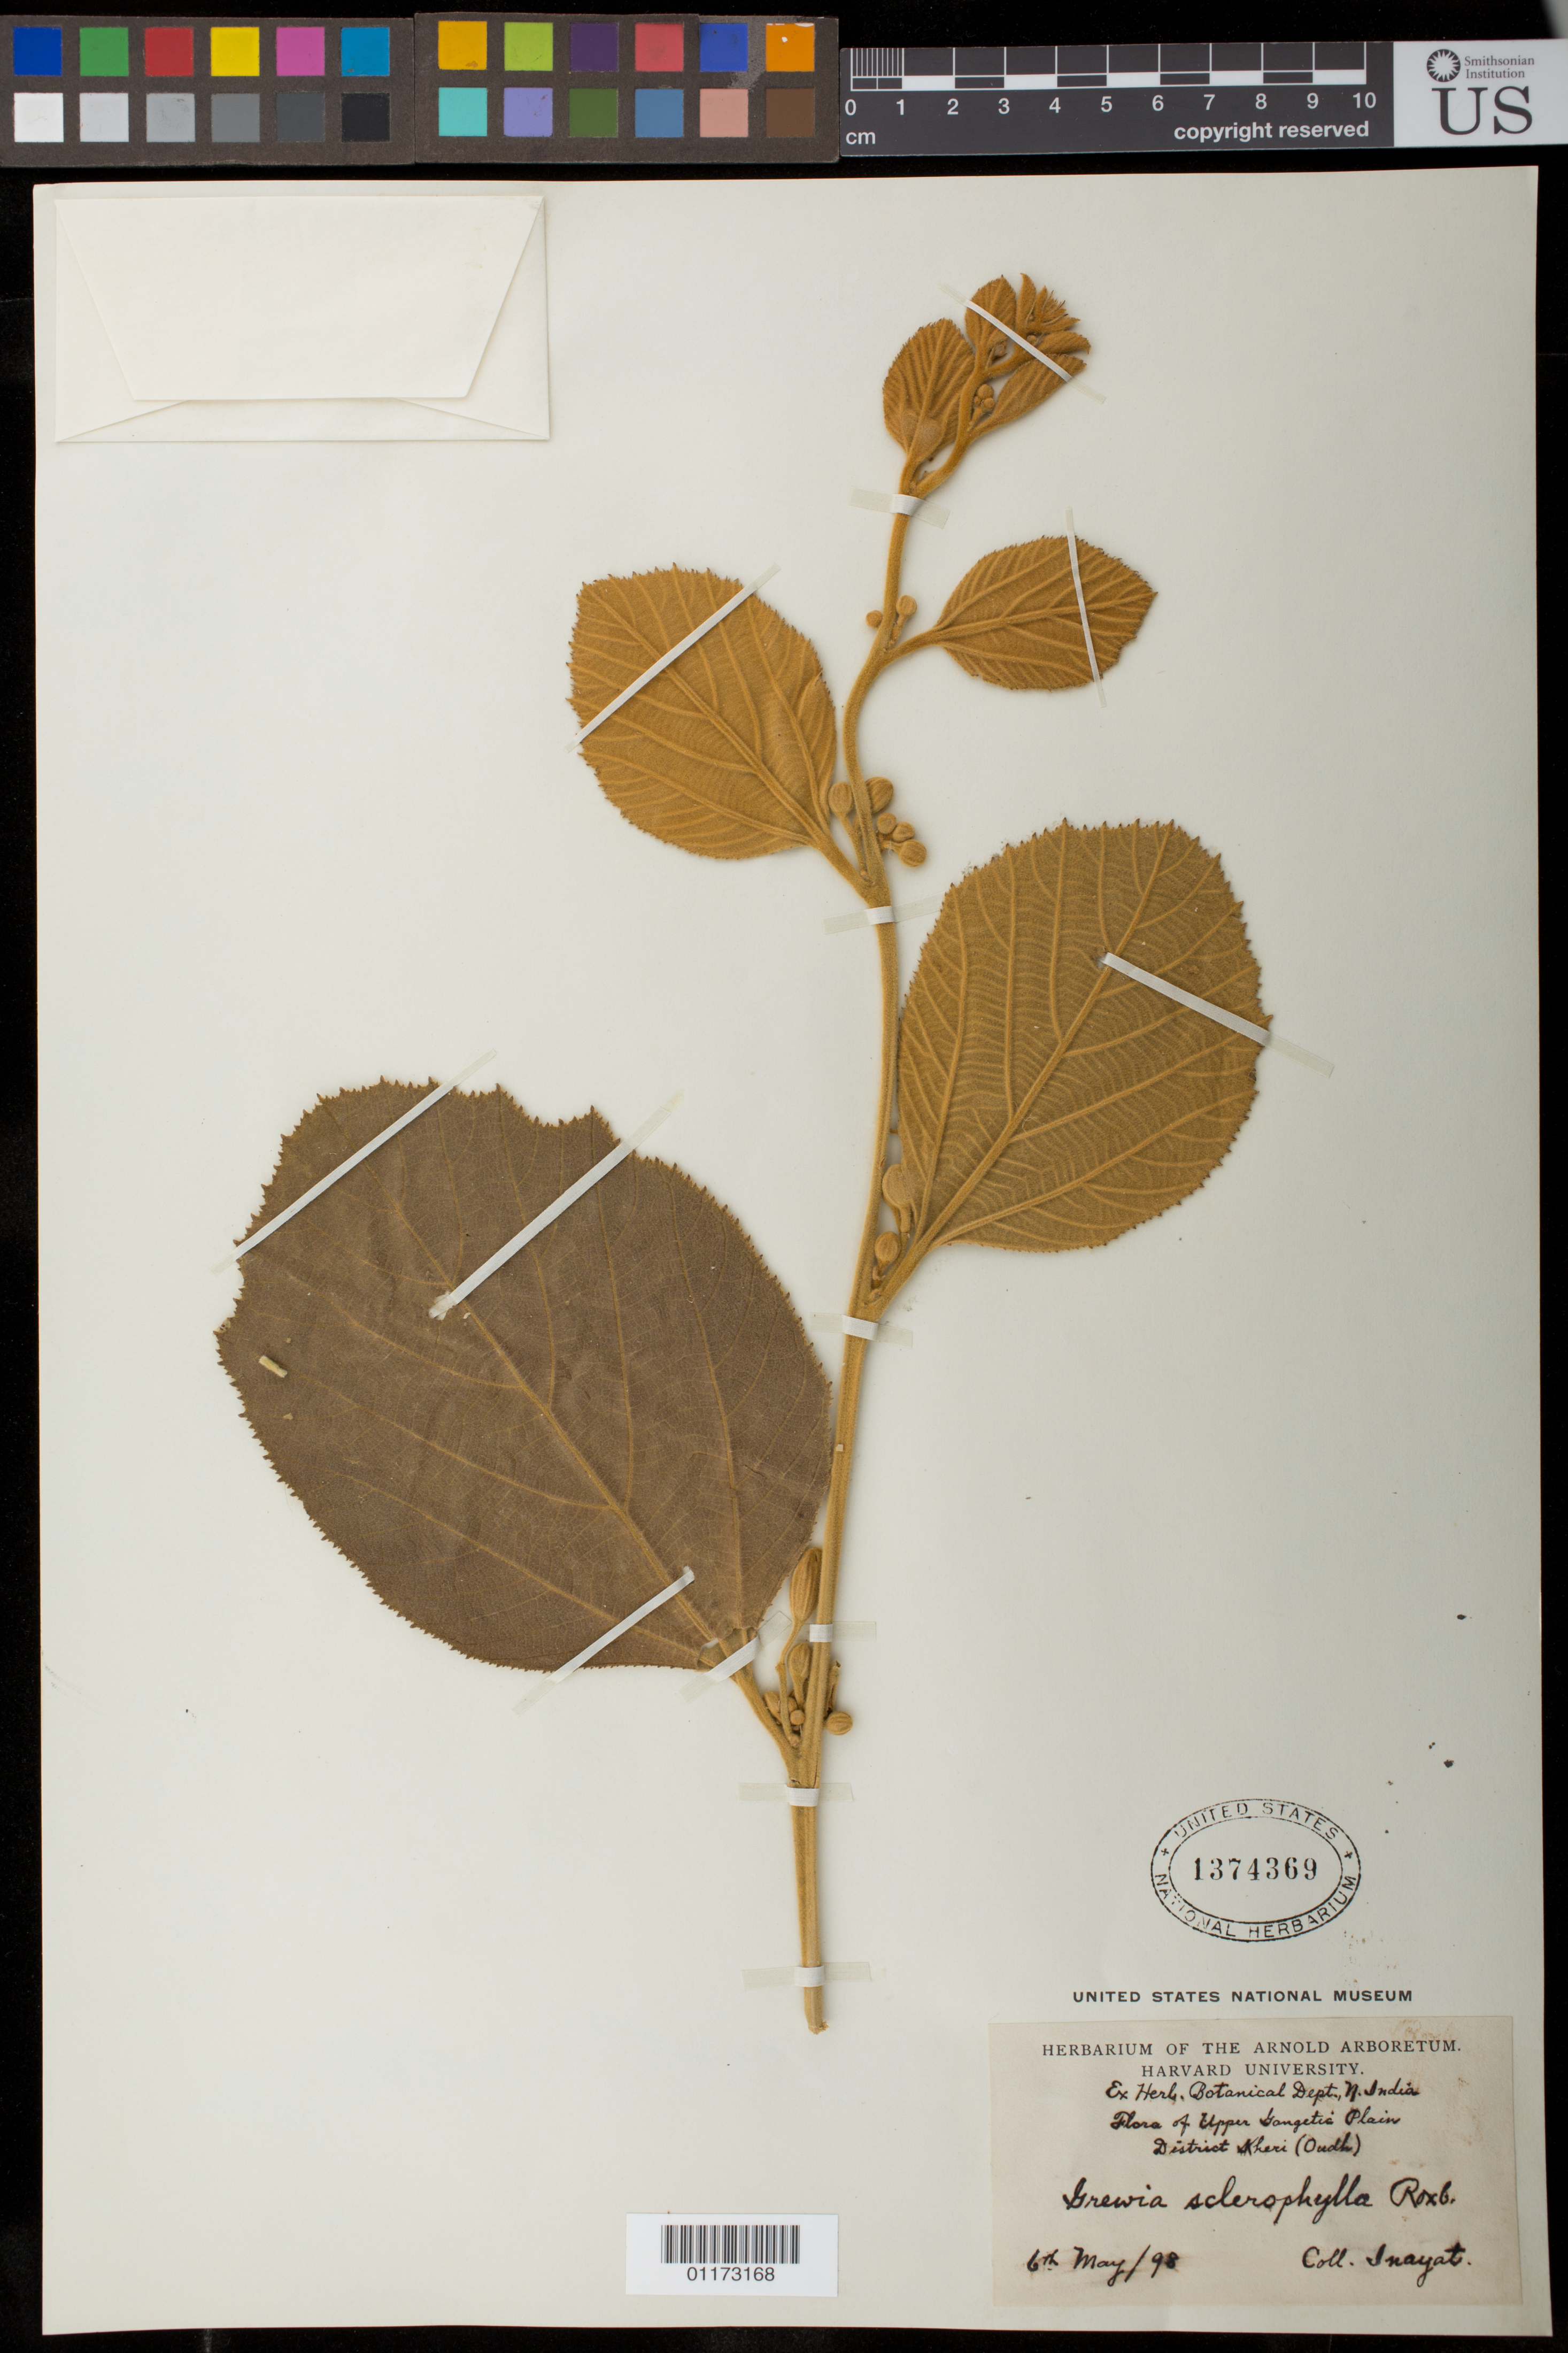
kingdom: Plantae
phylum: Tracheophyta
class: Magnoliopsida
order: Malvales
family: Malvaceae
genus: Grewia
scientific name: Grewia sclerophylla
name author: Roxb. ex G. Don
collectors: -. Inayat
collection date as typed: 6th May/98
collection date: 1898-05-06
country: India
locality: Upper Gangetic Plain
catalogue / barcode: US 1374369